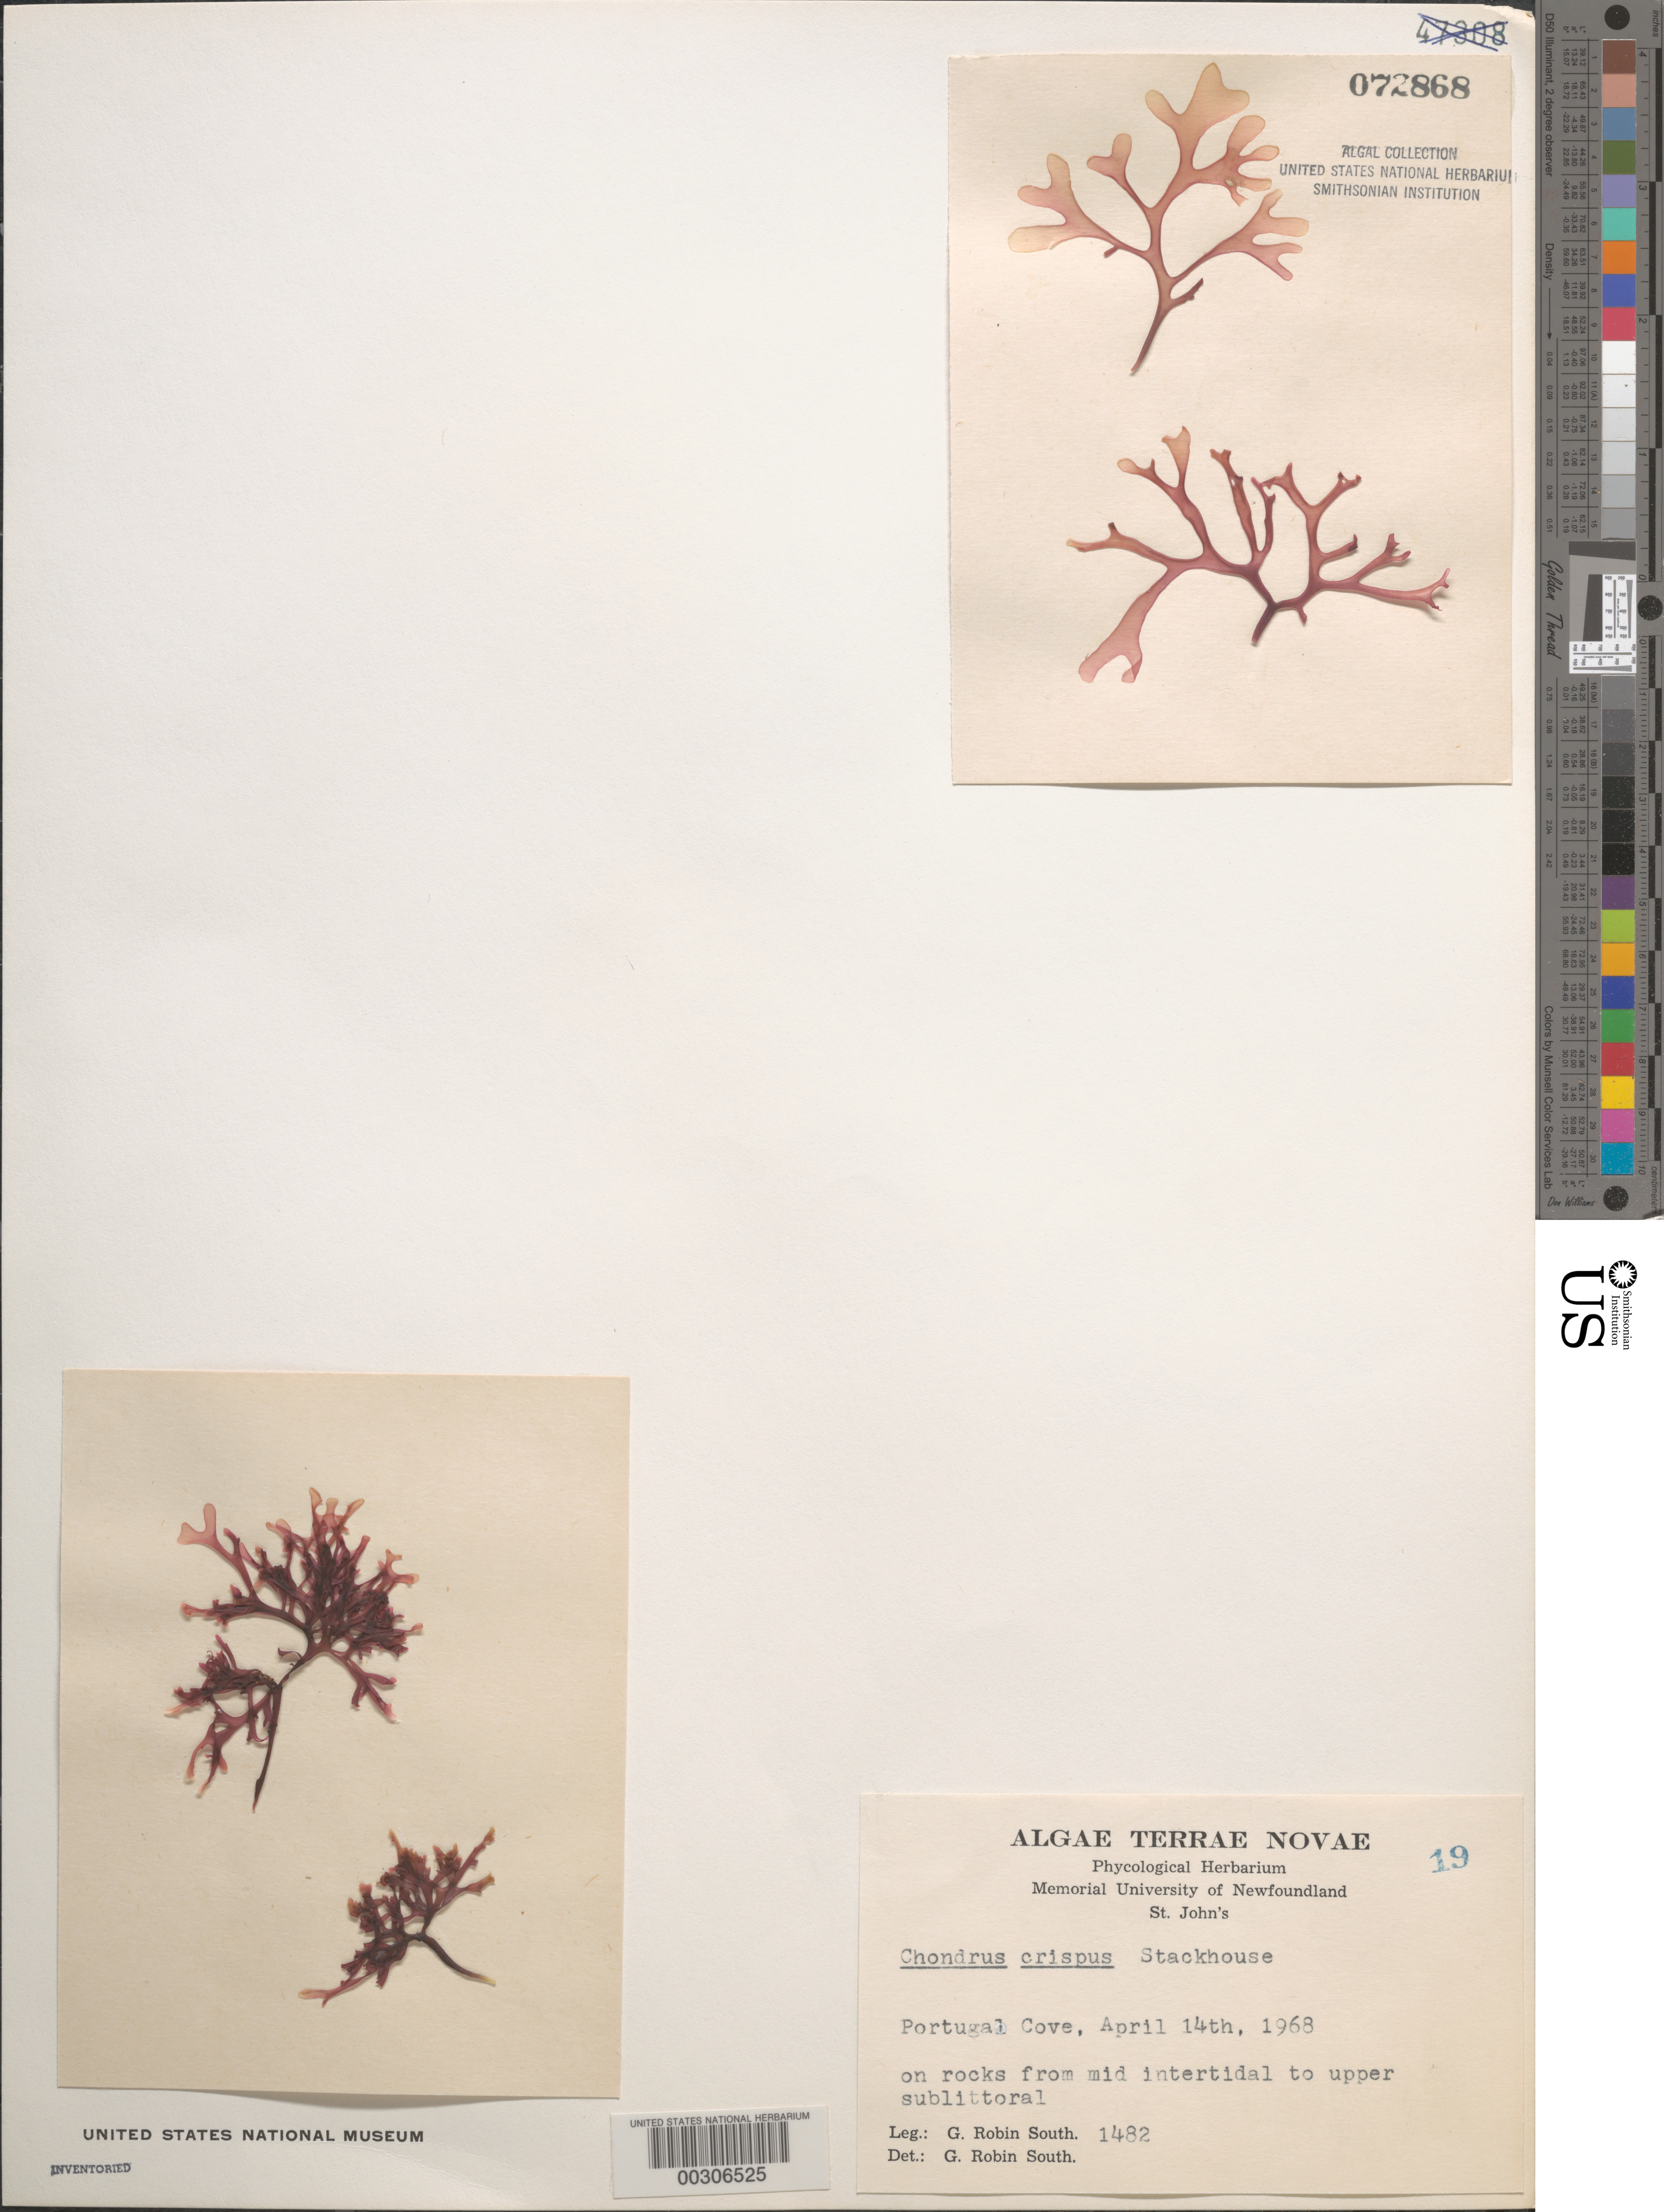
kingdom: Plantae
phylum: Rhodophyta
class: Florideophyceae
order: Gigartinales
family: Gigartinaceae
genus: Chondrus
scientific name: Chondrus crispus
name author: Stackh.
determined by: South, G. R.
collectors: G. R. South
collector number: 1482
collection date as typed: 14 Apr 1968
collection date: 1968-04-14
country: Canada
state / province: Newfoundland and Labrador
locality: Portugal Cove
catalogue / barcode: US 72868